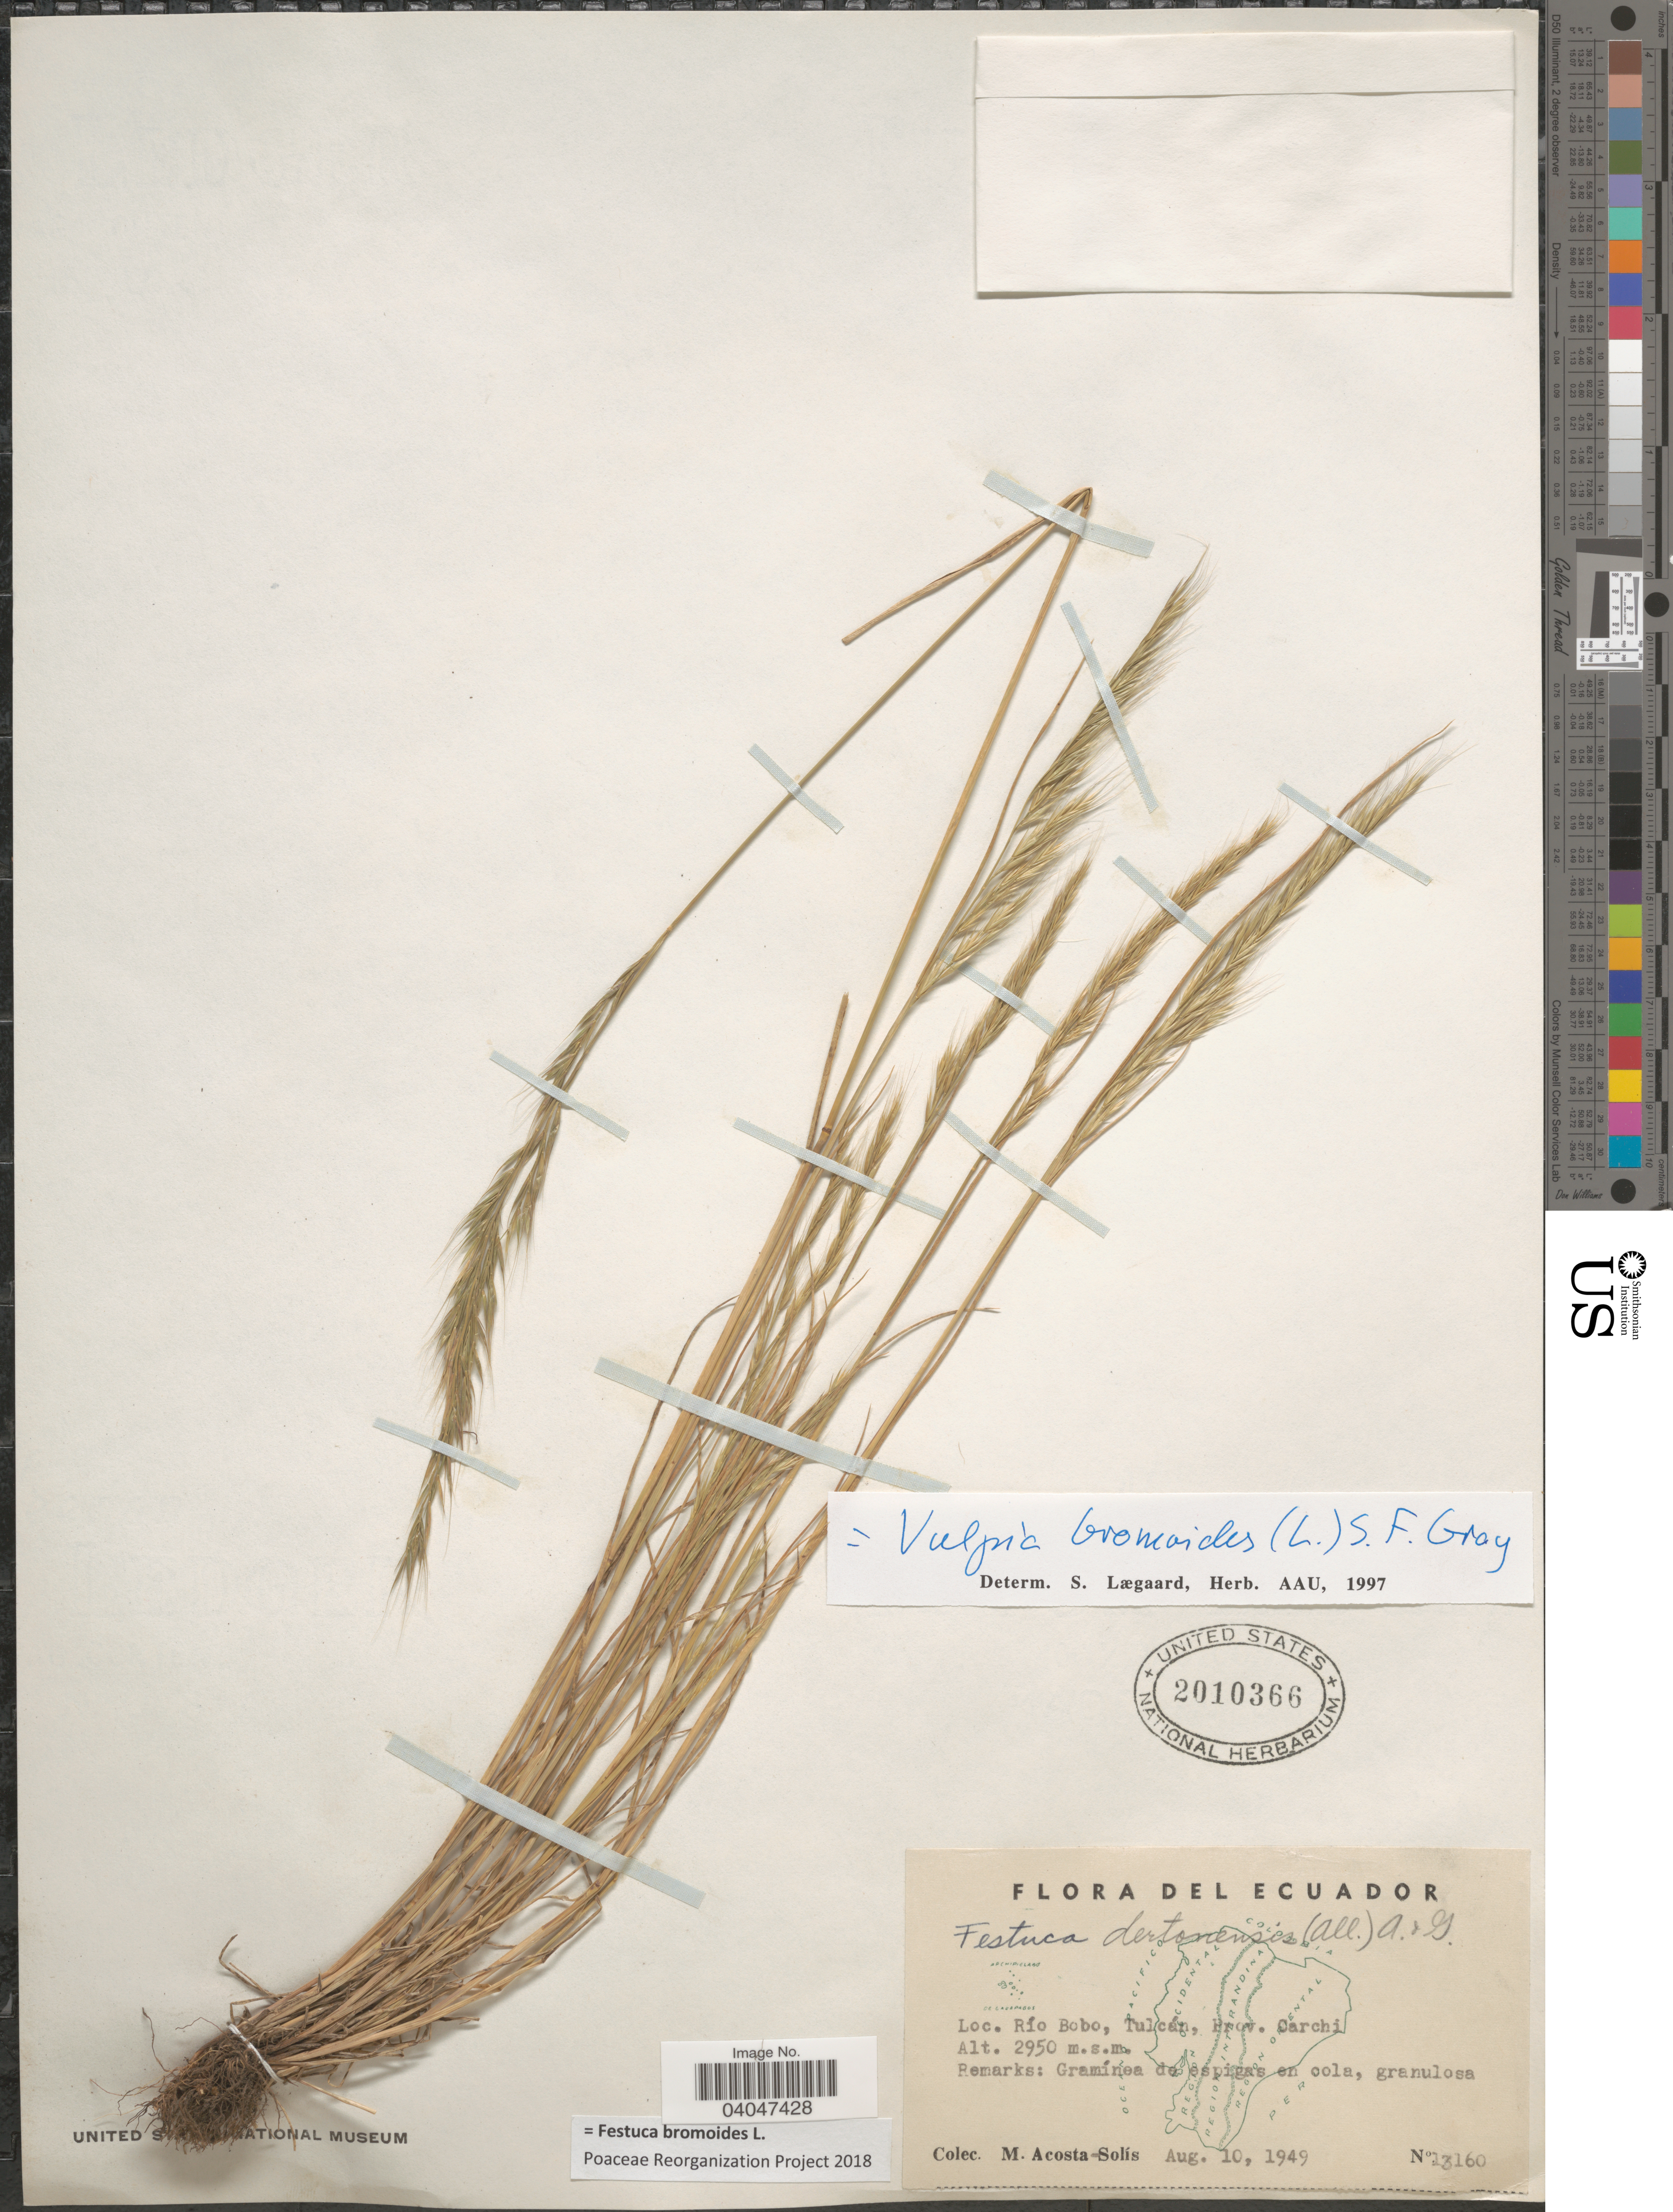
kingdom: Plantae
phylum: Tracheophyta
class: Liliopsida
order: Poales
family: Poaceae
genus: Festuca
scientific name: Festuca bromoides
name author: L.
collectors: M. Acosta Solis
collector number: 13160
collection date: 1949-08-10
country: Ecuador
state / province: Carchi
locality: Río Bobo, Tulcán.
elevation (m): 2950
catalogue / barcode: US 2010366